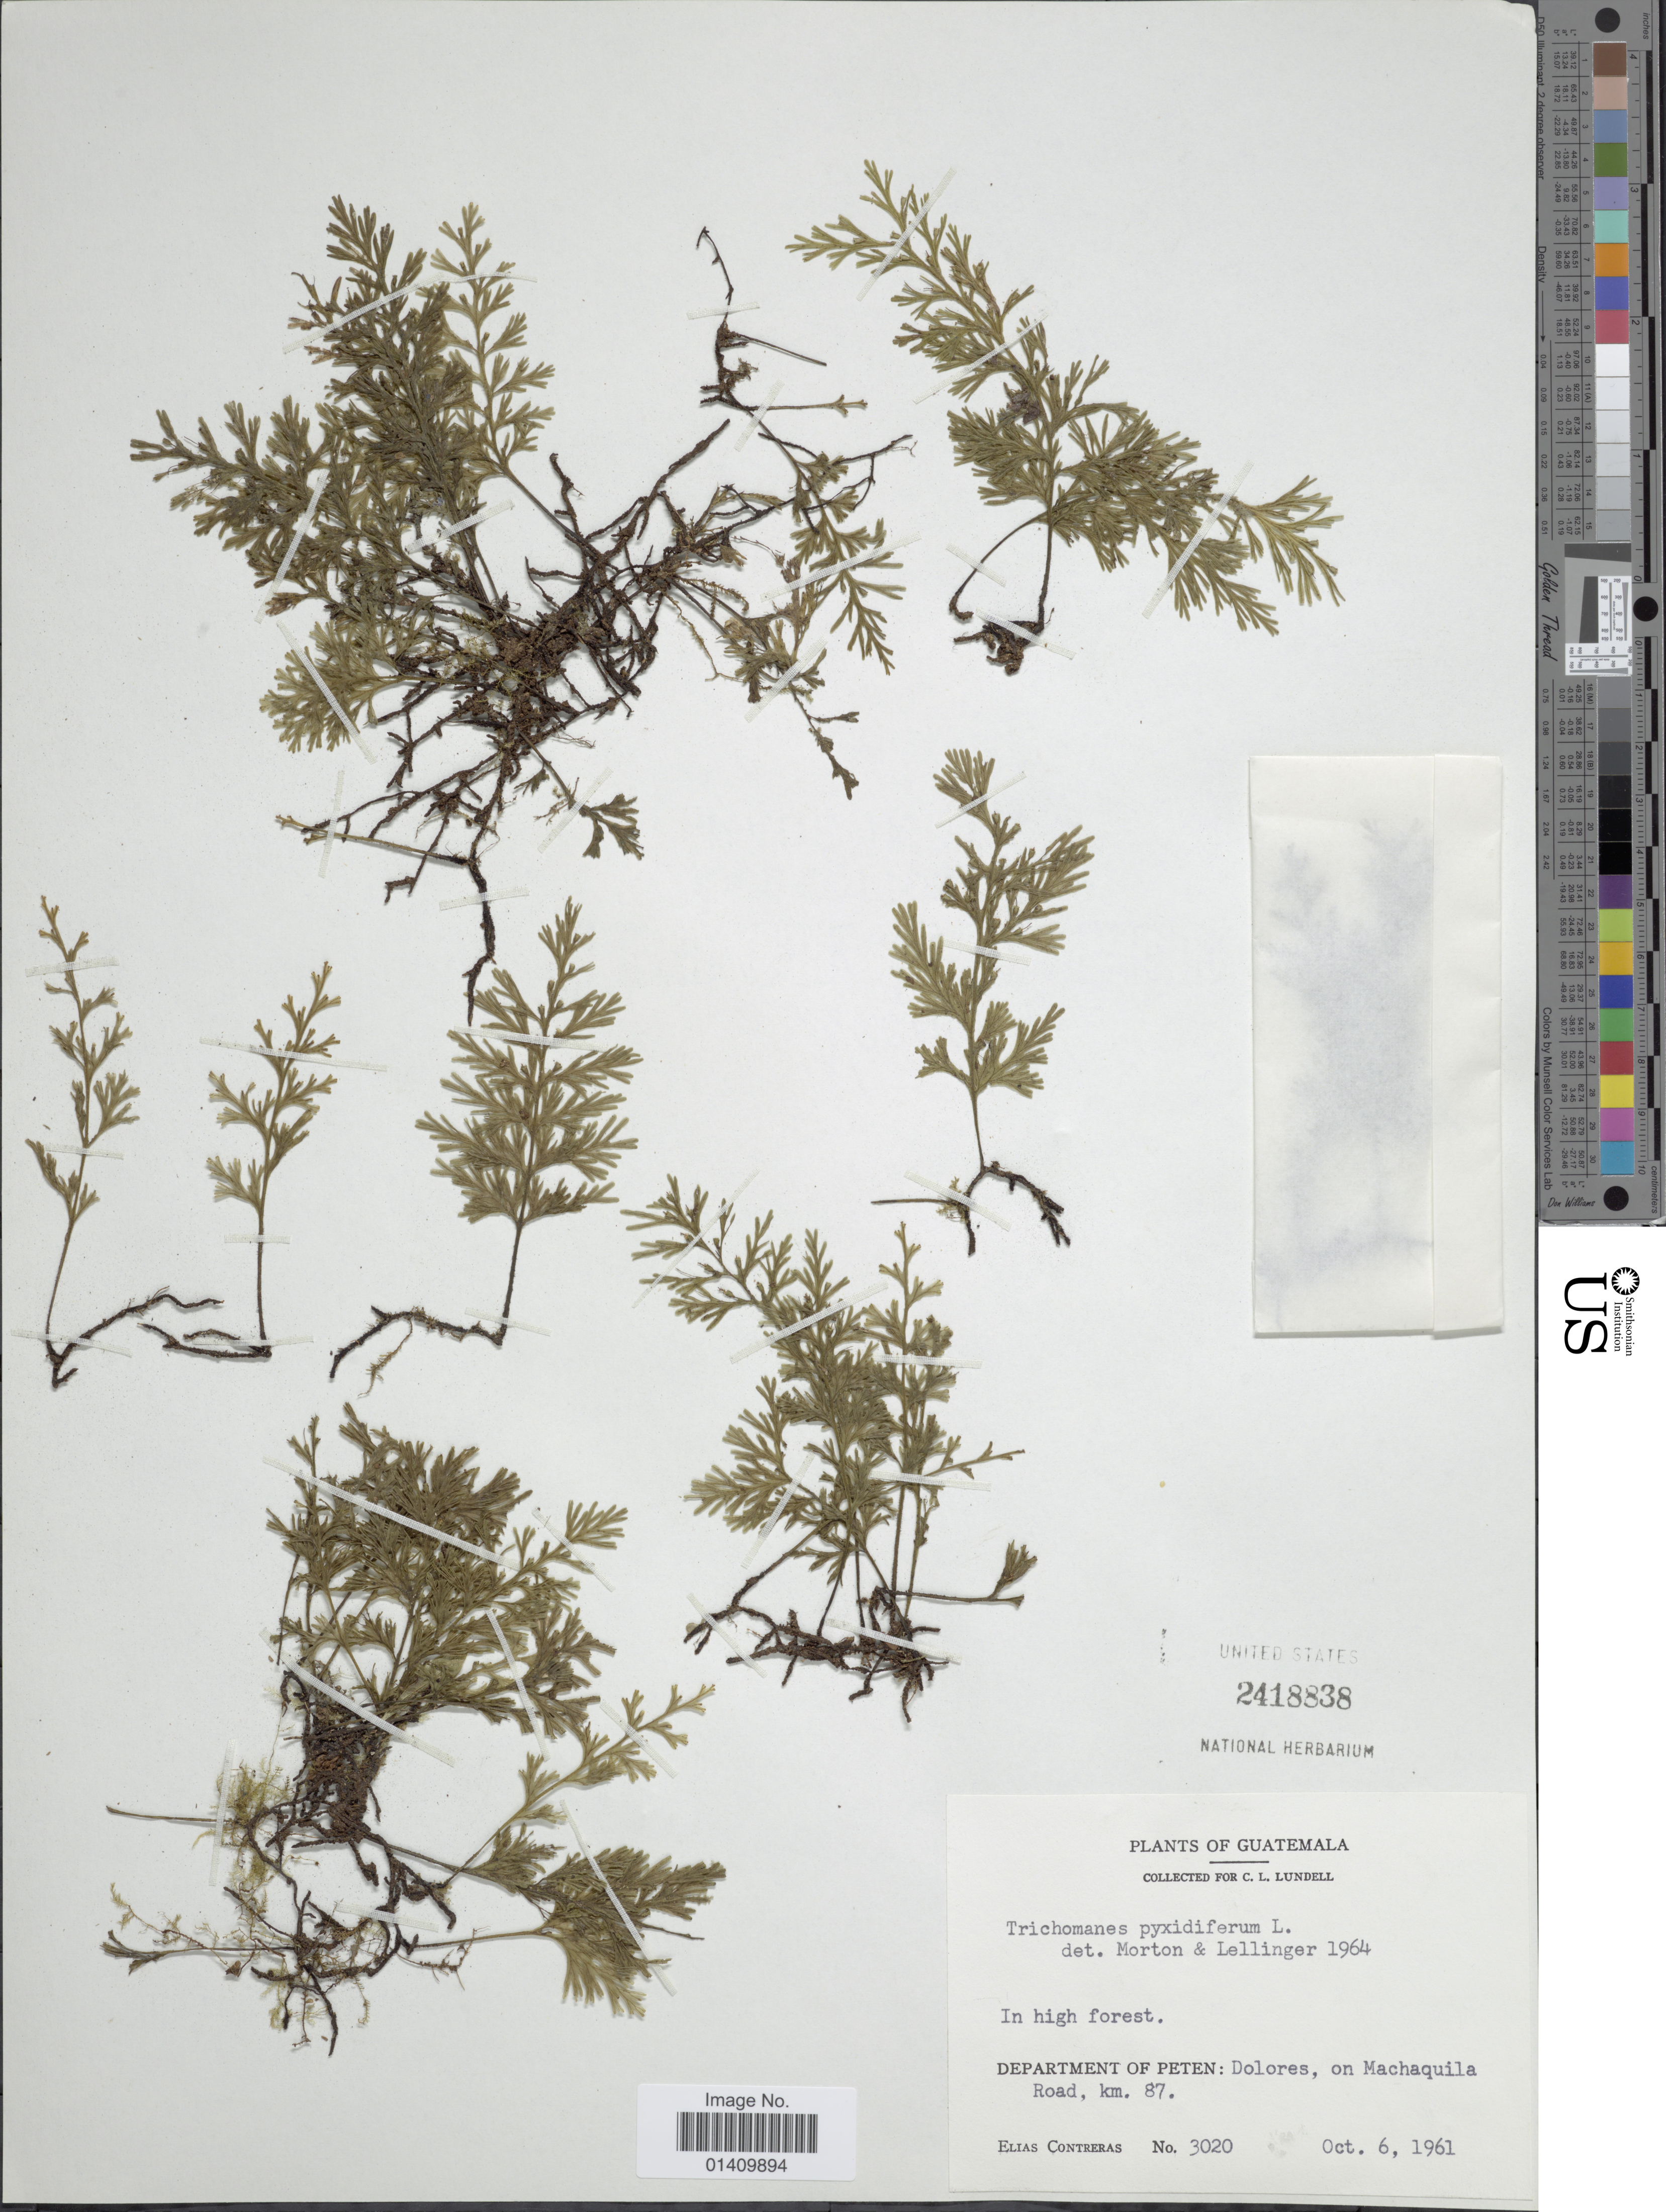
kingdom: Plantae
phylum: Tracheophyta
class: Polypodiopsida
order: Hymenophyllales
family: Hymenophyllaceae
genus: Polyphlebium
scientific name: Polyphlebium pyxidiferum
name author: (L.) Ebihara & Dubuisson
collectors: E. Conteras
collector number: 3020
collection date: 1961-10-06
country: Guatemala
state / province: El Petén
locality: Department of Peten: Dolores on Machaquila road km 87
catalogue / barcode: US 2418838